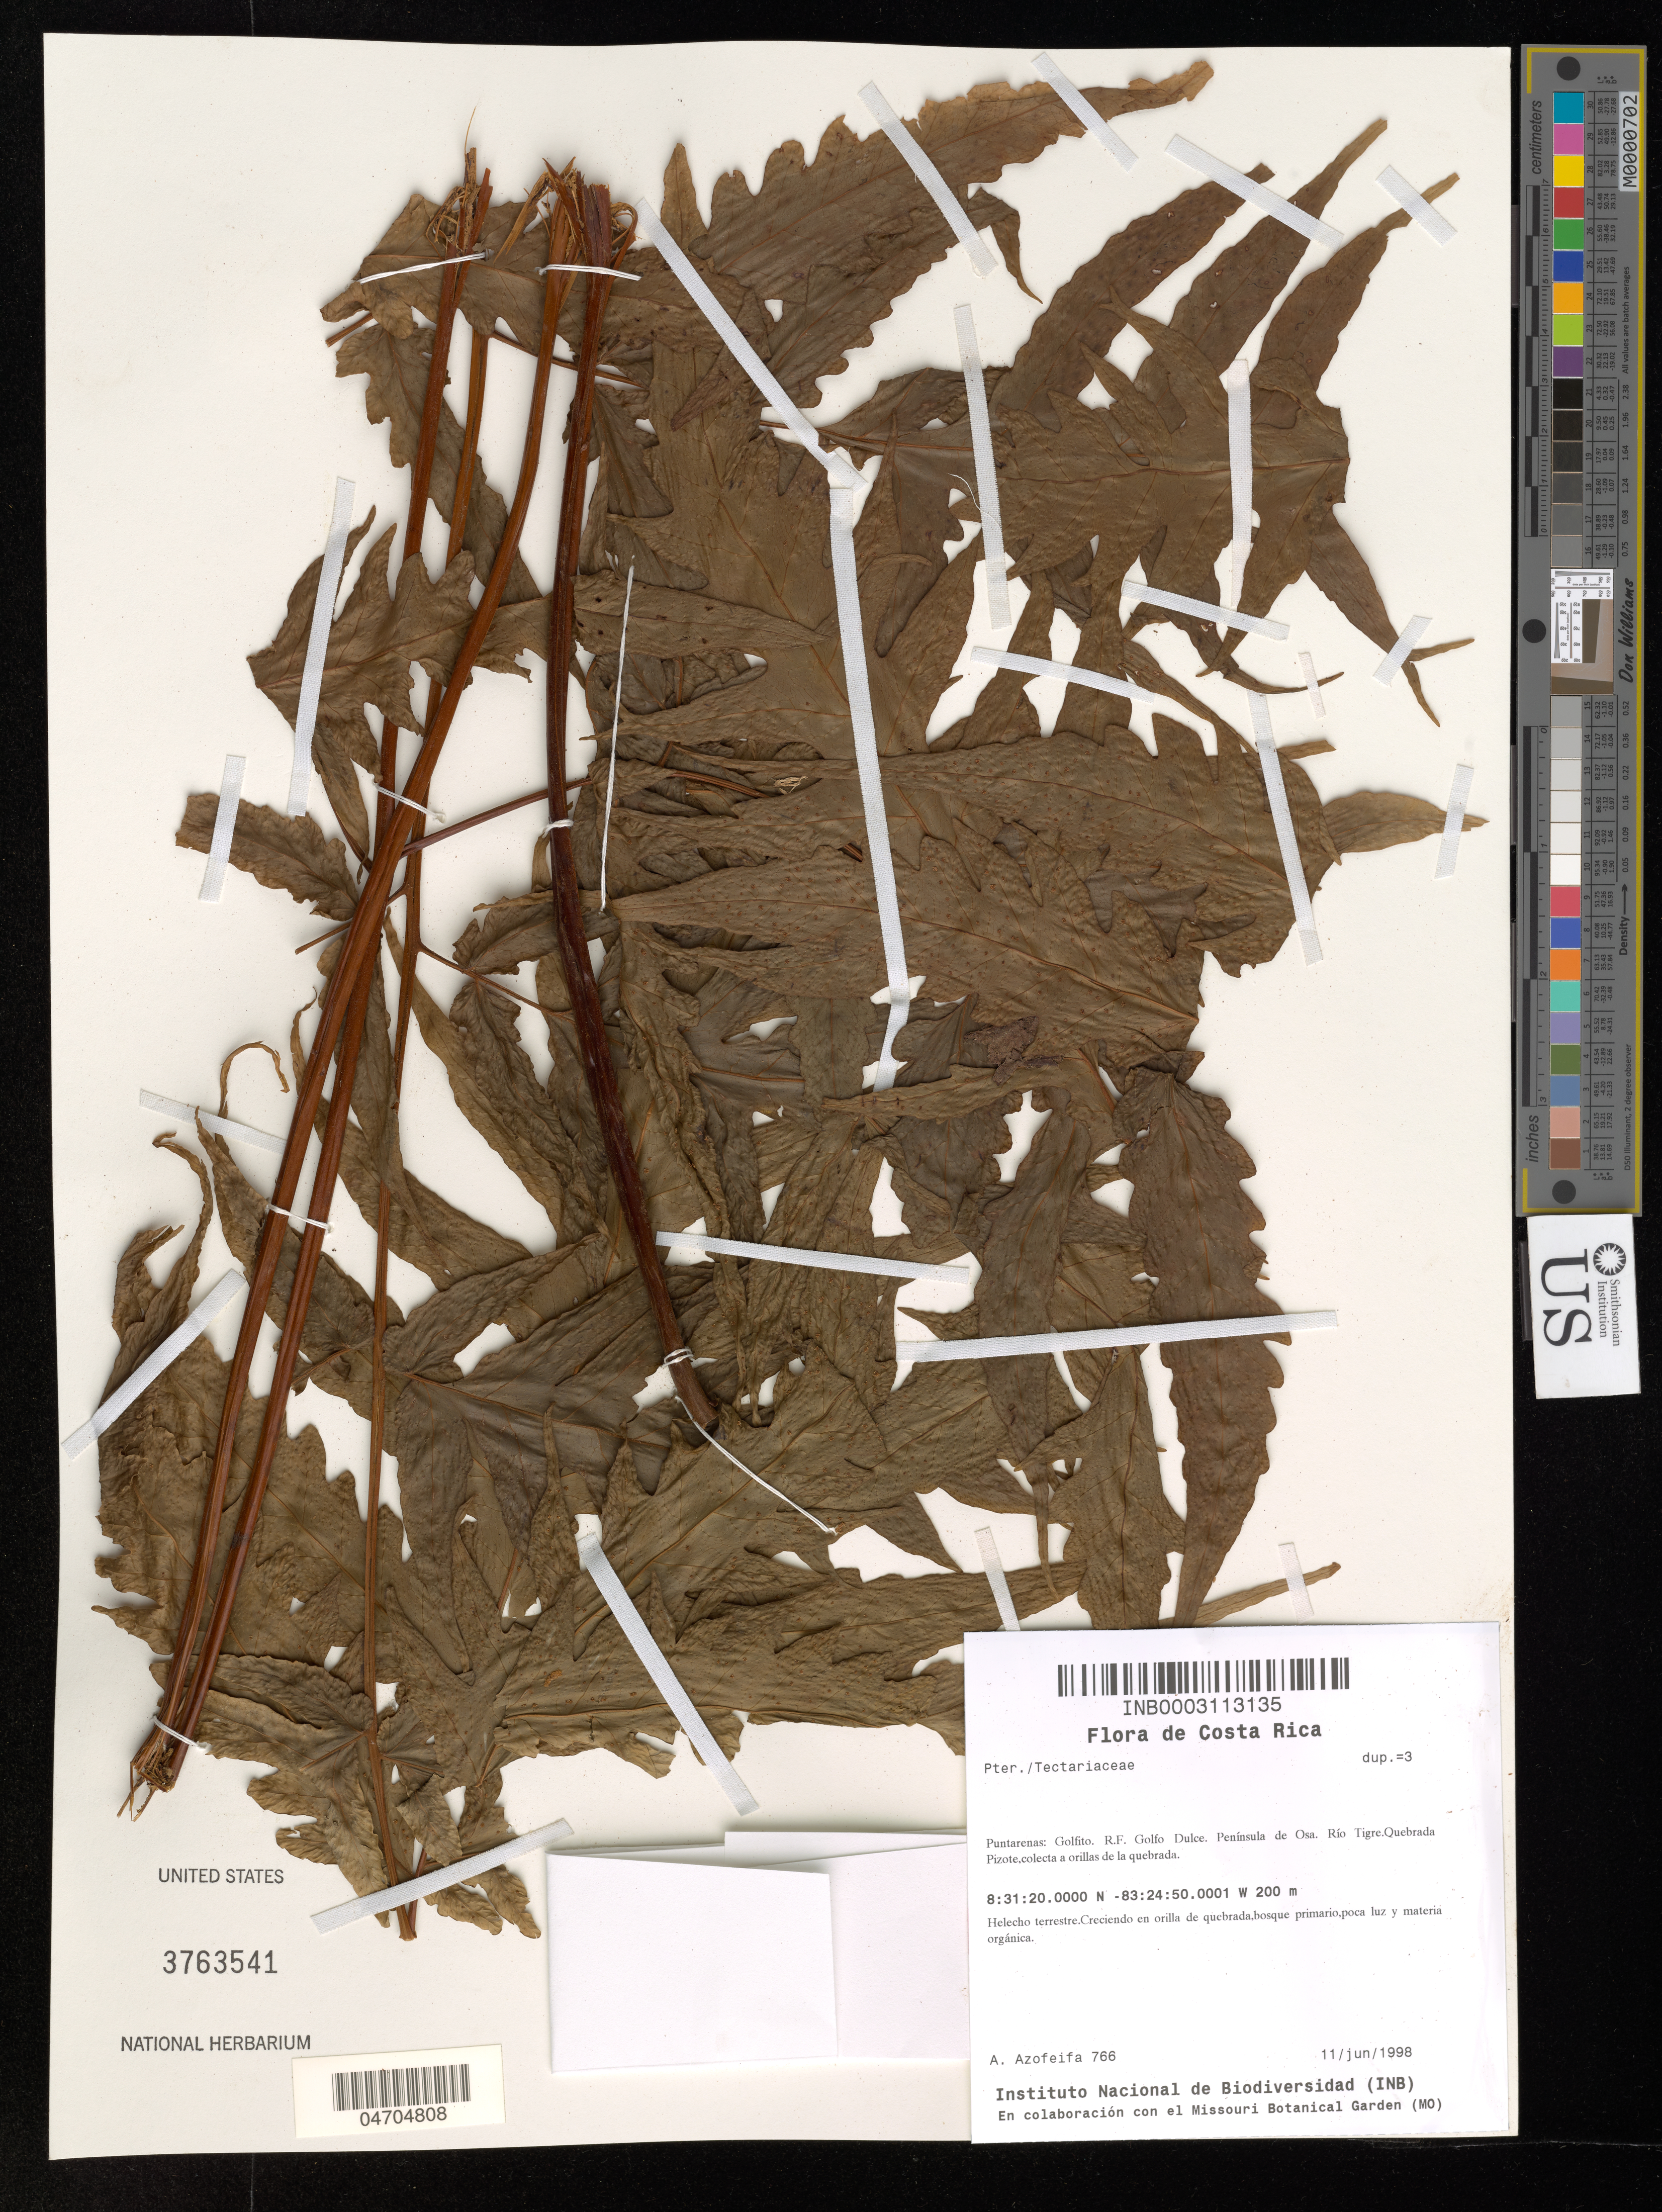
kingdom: Plantae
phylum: Tracheophyta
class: Polypodiopsida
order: Polypodiales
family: Tectariaceae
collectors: A. Azofeifa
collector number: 766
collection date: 1998-06-11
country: Costa Rica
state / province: Puntarenas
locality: Golfito. R. F. Golfo Dulce. Península de Osa. Río Tigre. Quebrada Pizote, colecta a orillas de la quebrada.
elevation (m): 200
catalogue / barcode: US 3763541